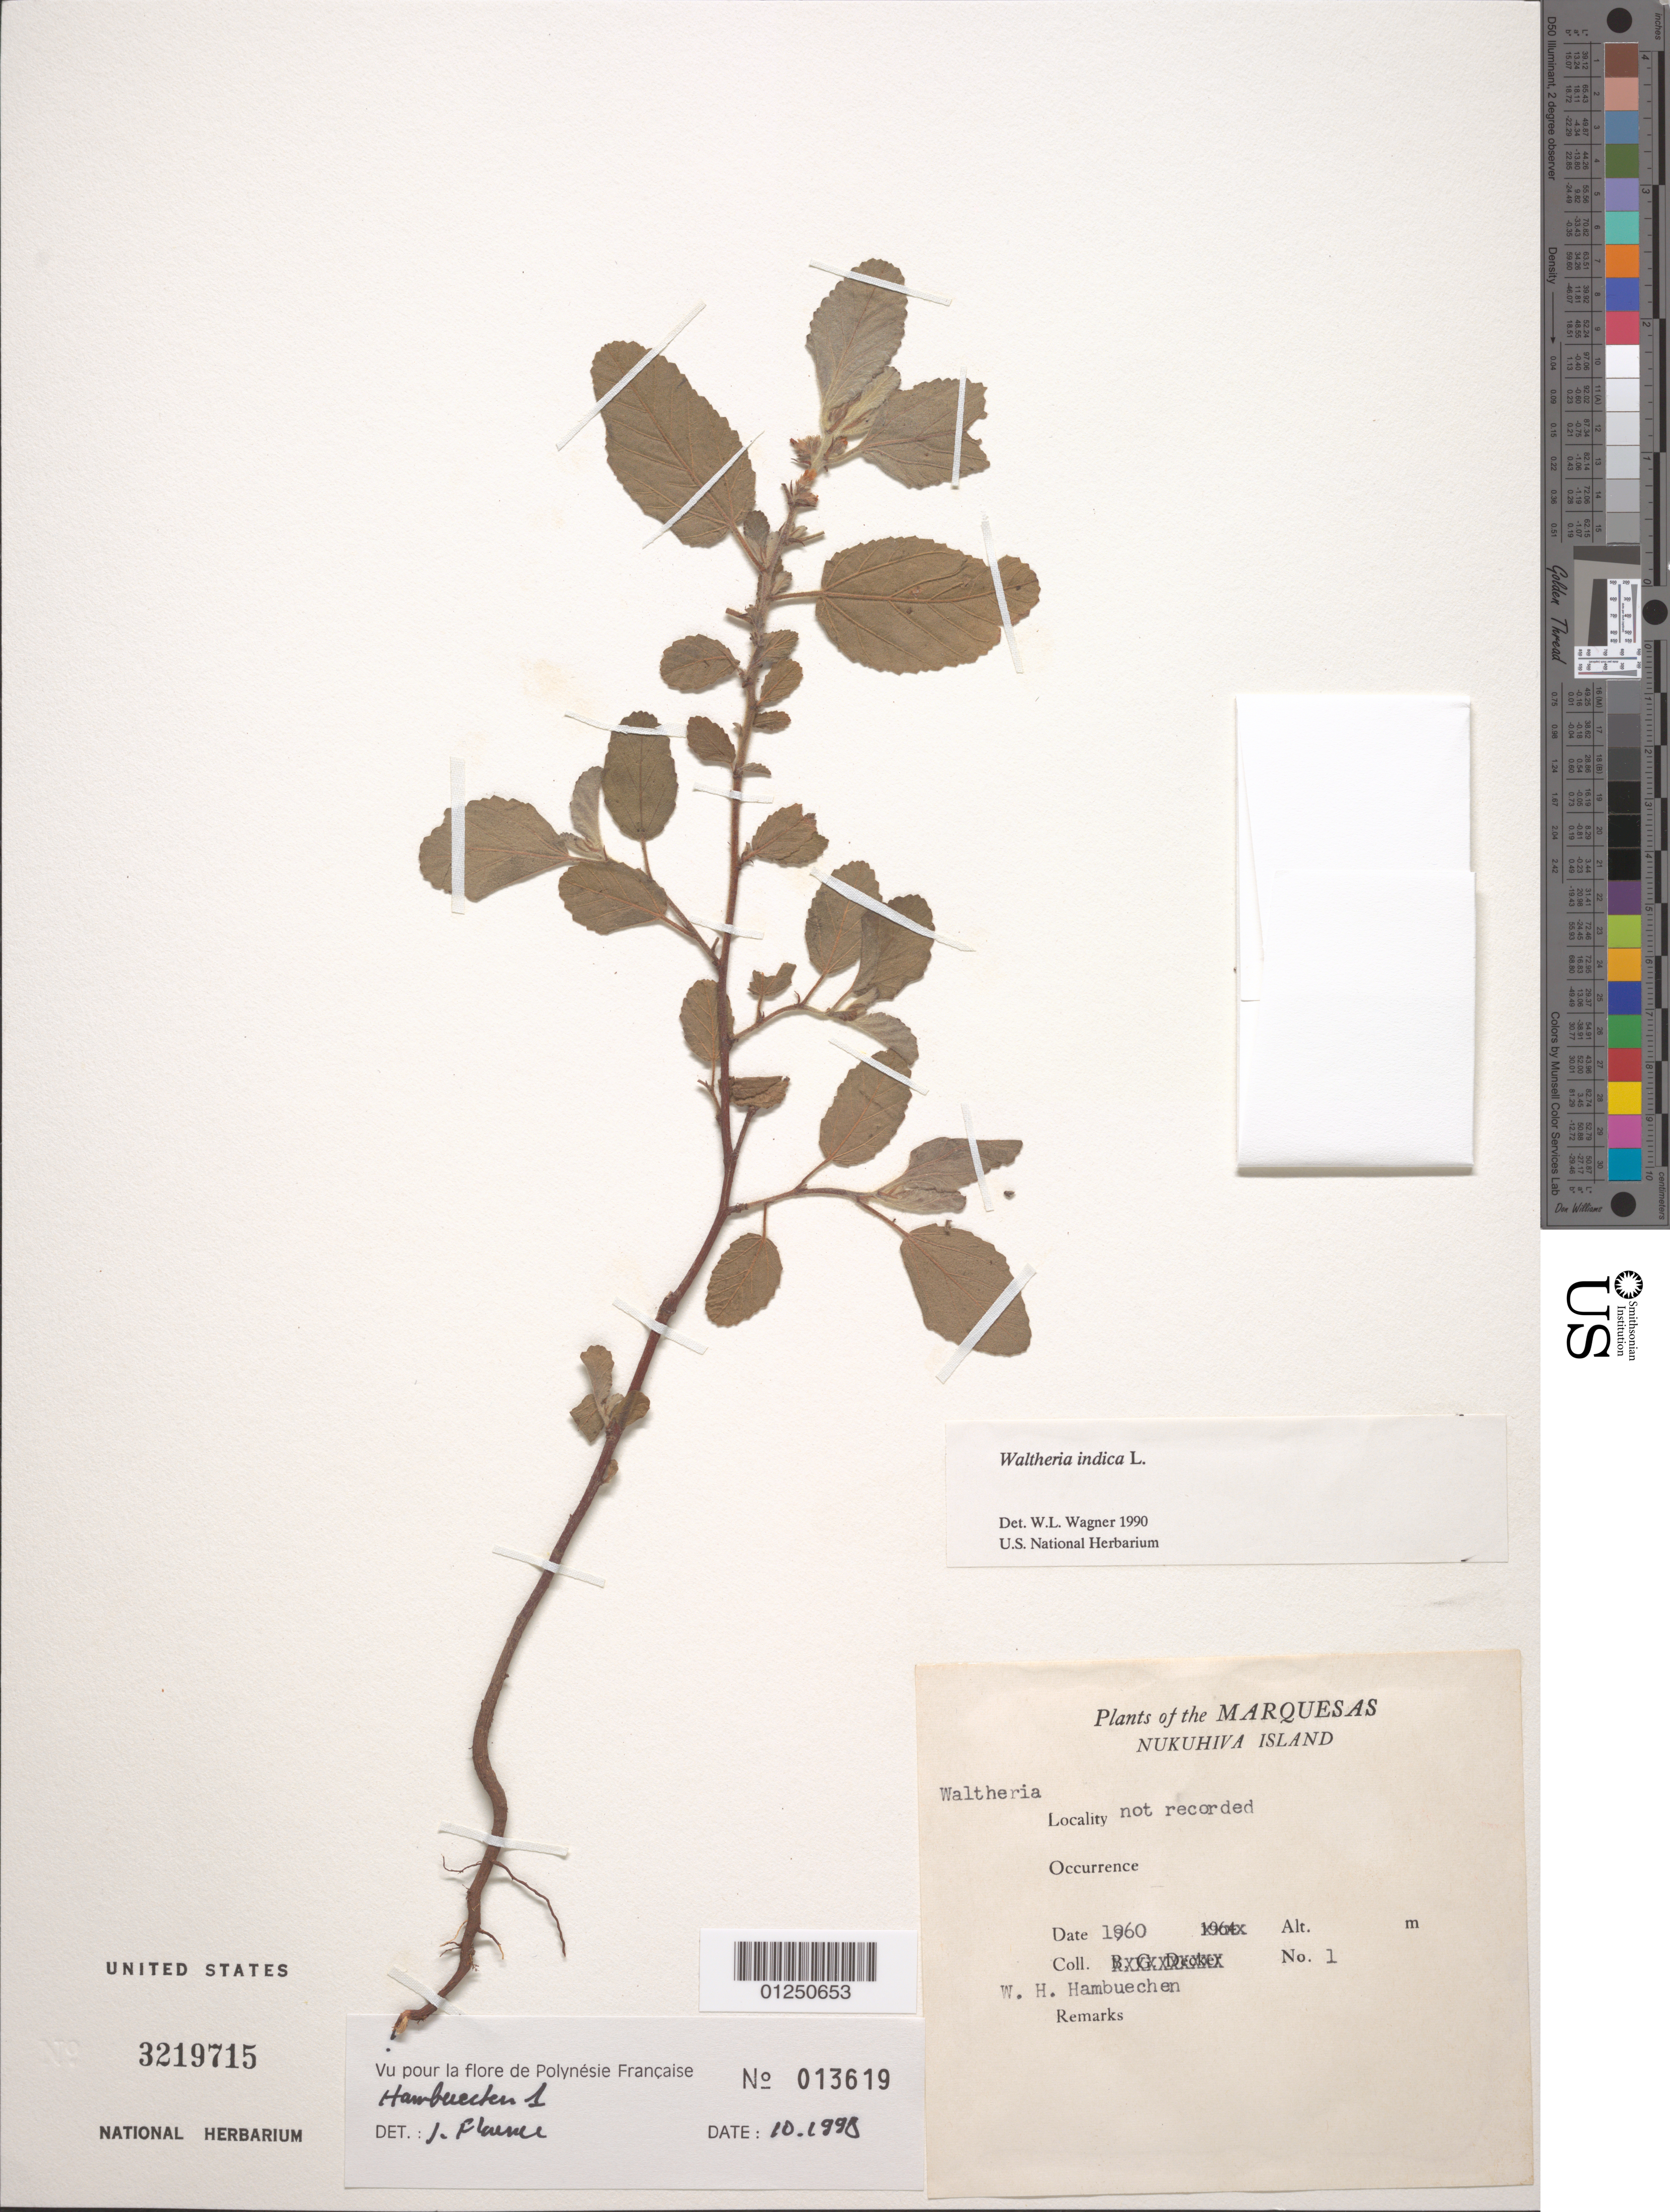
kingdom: Plantae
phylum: Tracheophyta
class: Magnoliopsida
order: Malvales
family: Malvaceae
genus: Waltheria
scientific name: Waltheria indica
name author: L.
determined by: Wagner, W. L., (BOT), Smithsonian Institution - National Museum of Natural History (UNITED STATES)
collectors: W. H. Hambuechen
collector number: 1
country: French Polynesia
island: Nuku Hiva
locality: not recorded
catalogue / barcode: US 3219715